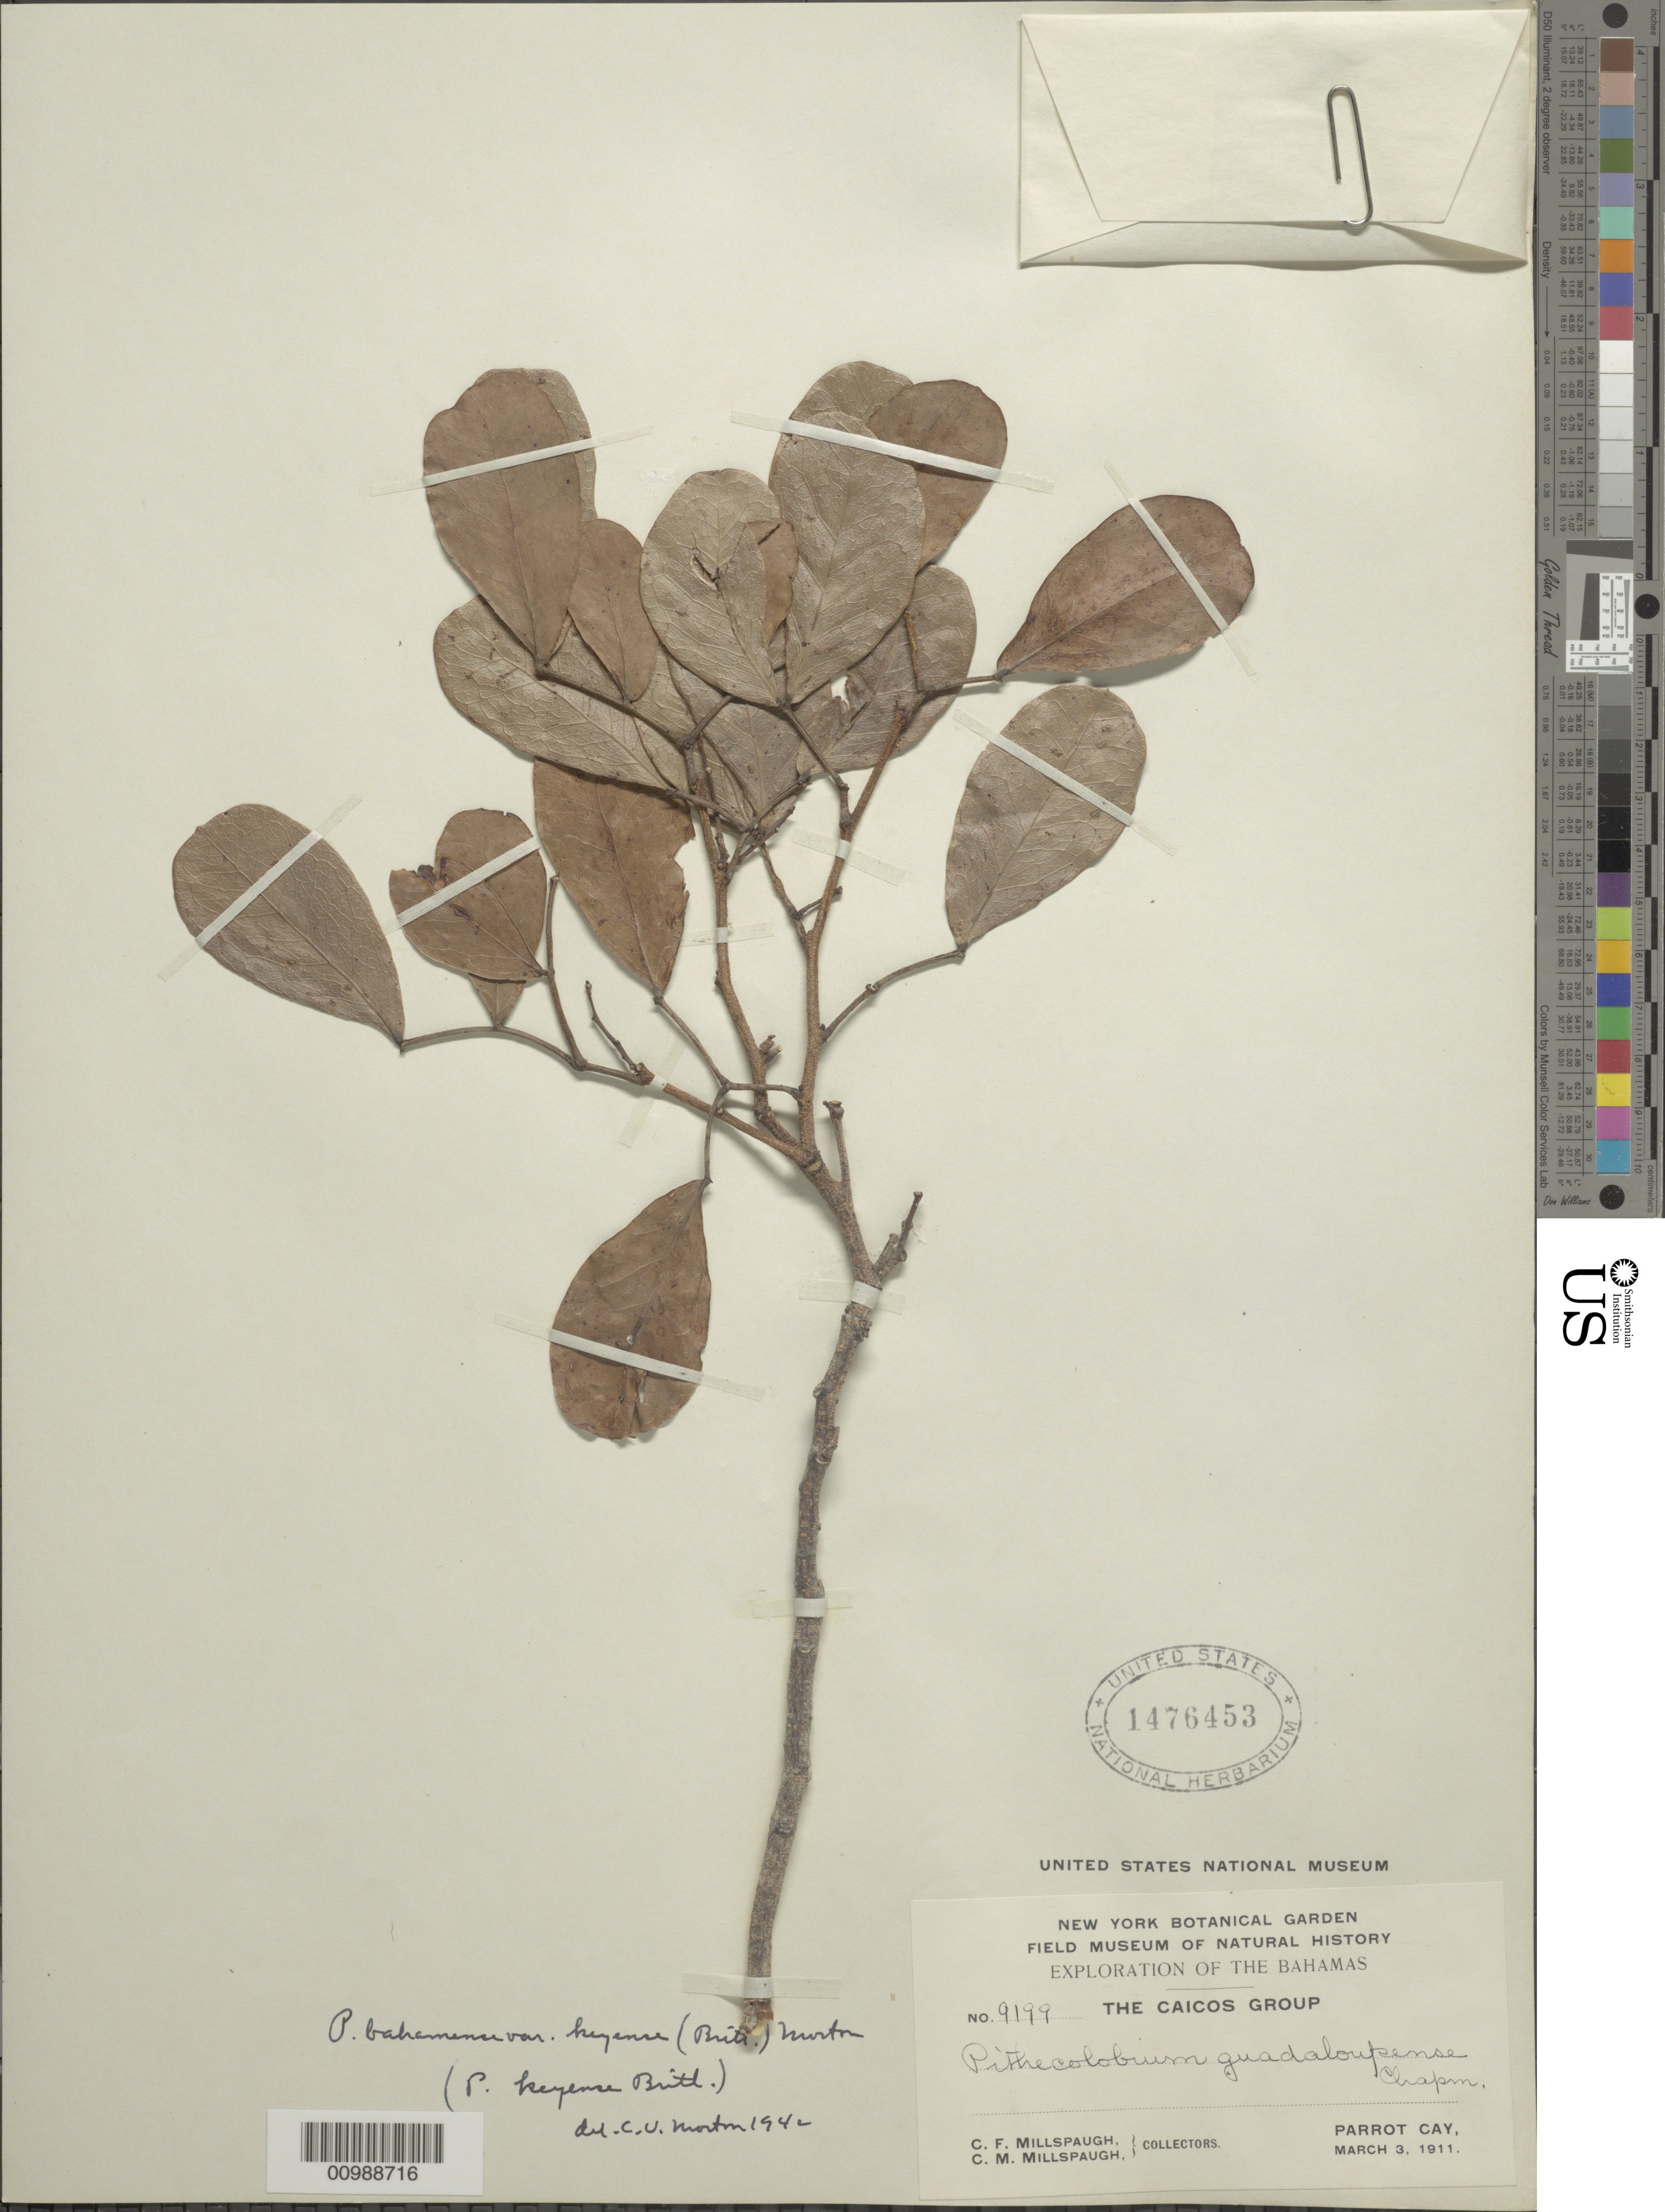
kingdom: Plantae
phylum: Tracheophyta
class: Magnoliopsida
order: Fabales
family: Fabaceae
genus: Pithecellobium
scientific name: Pithecellobium keyense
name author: Britton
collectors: C. F. Millspaugh & C. Millspaugh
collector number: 9199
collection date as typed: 03 Mar 1911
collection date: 1911-03-03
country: Turks and Caicos Islands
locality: Parrot Cay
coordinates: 0 N, 0 E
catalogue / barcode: US 1476453